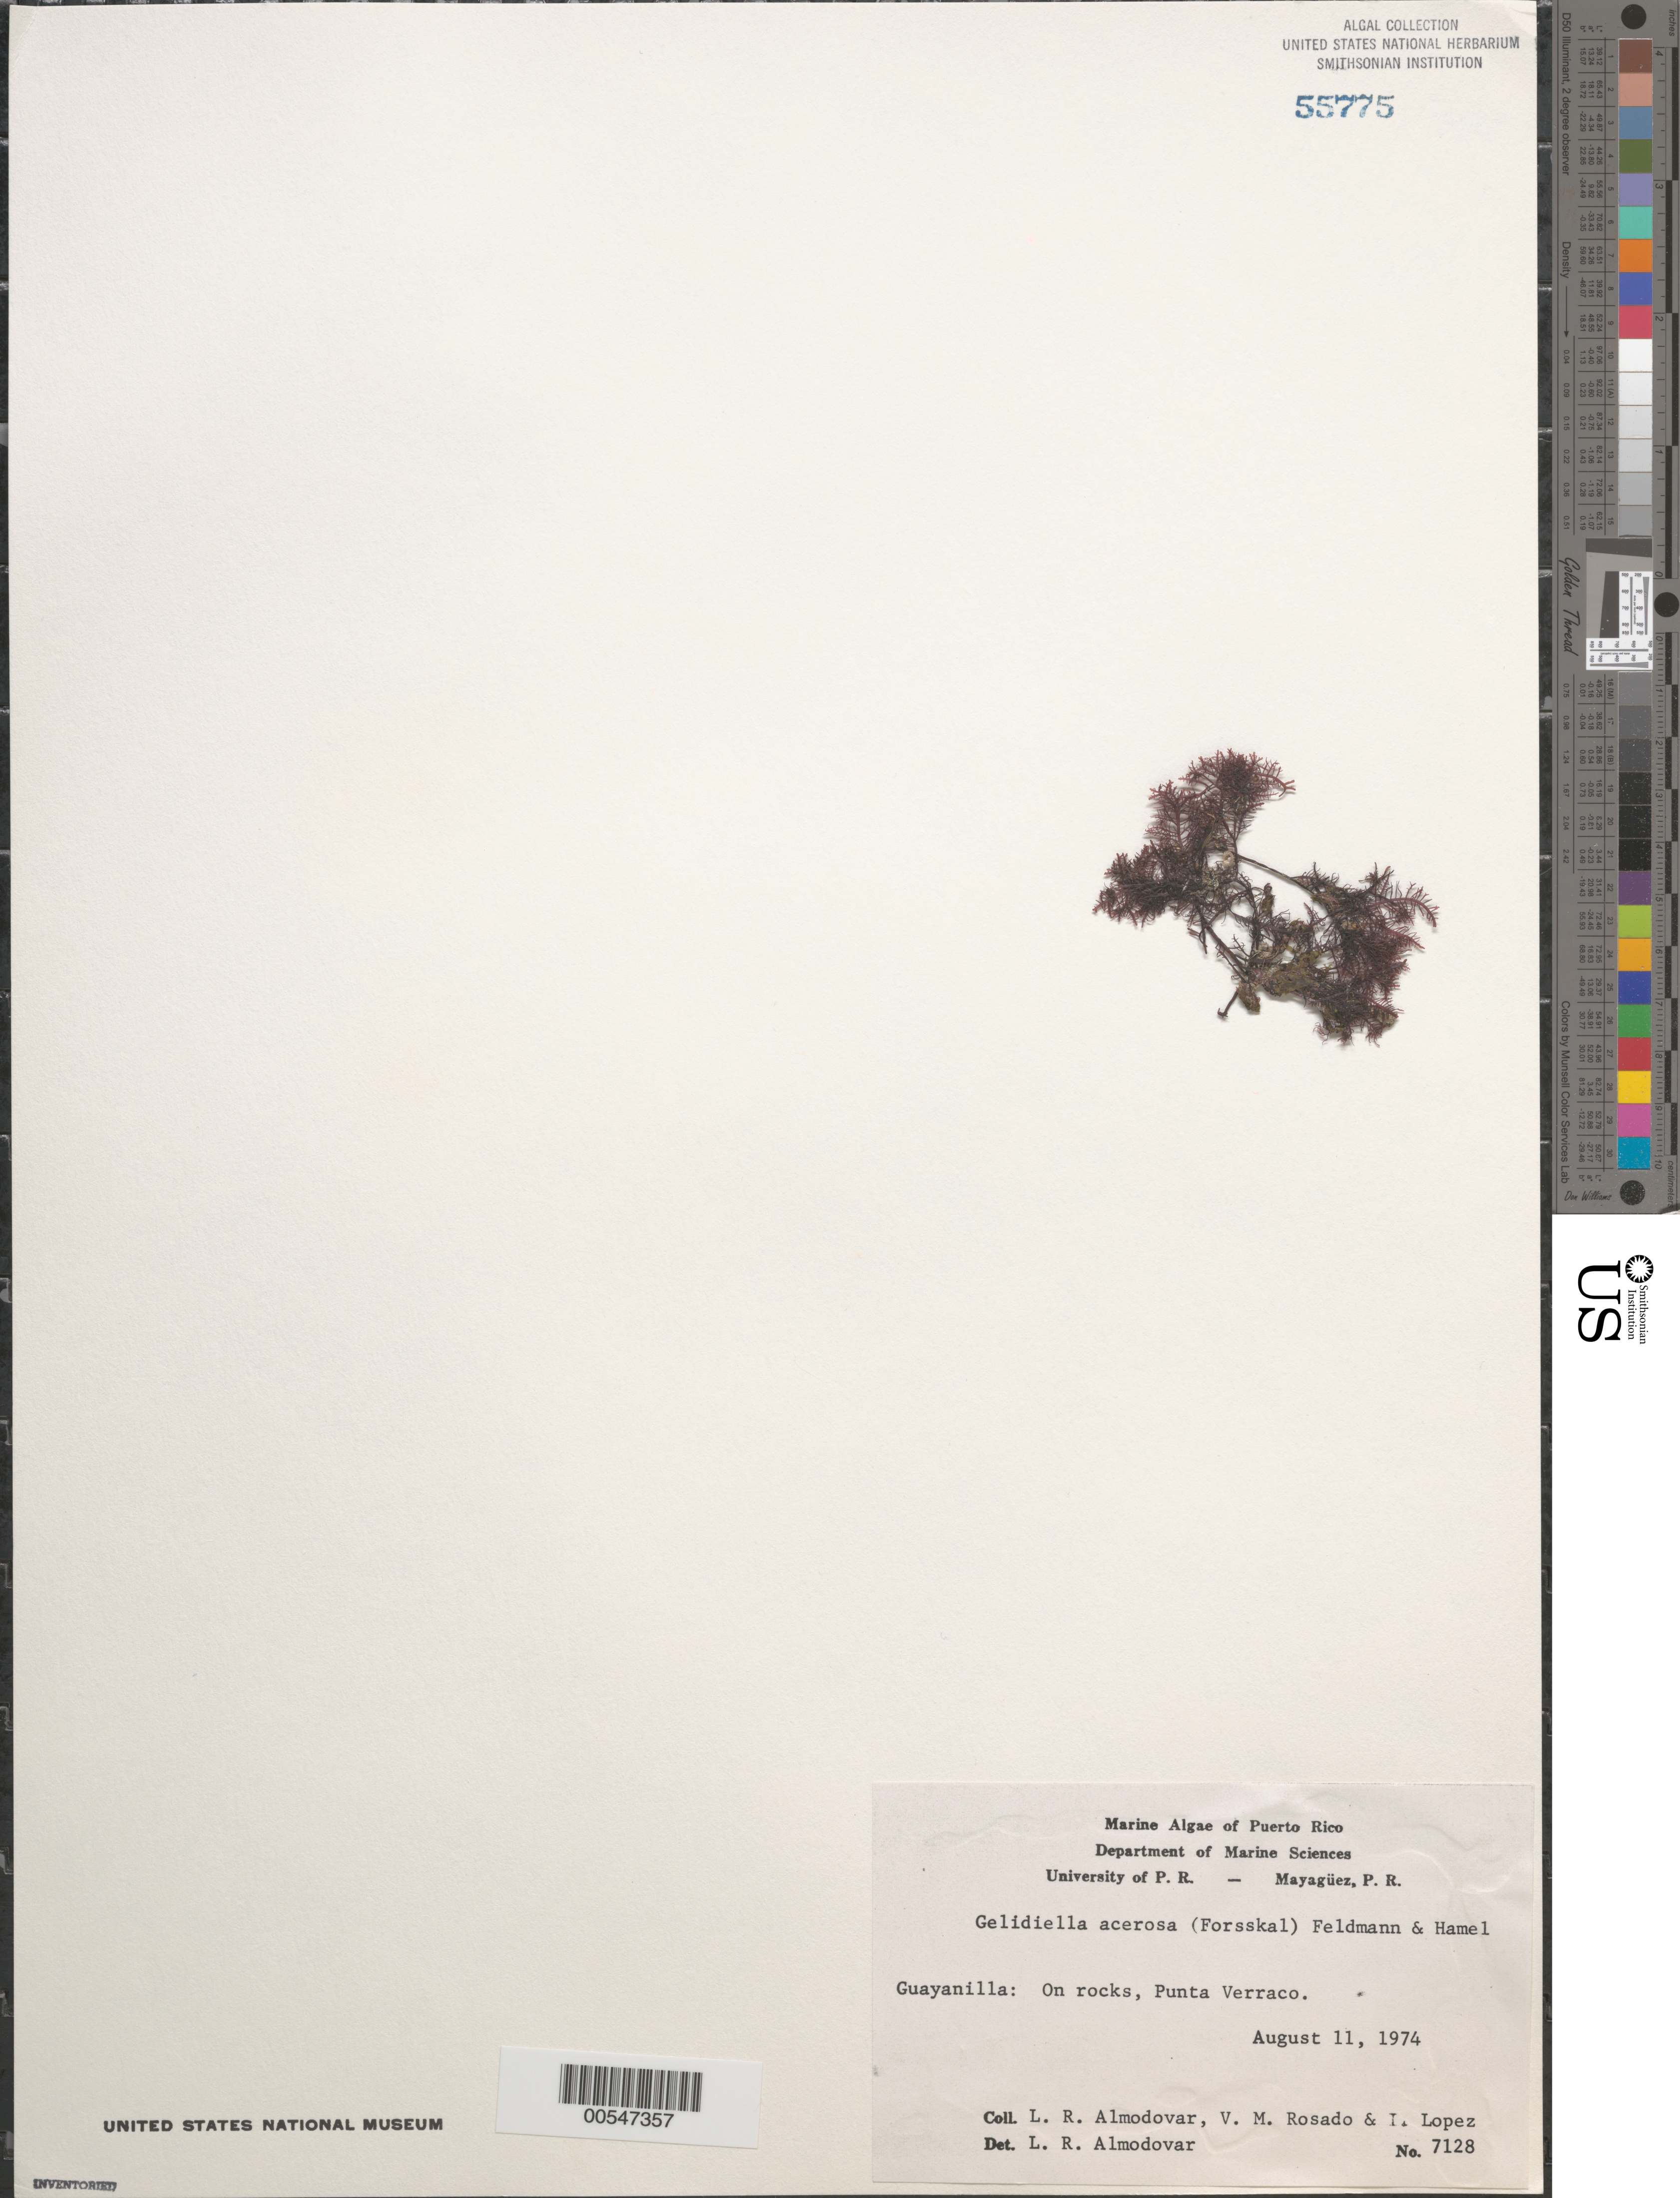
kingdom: Plantae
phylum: Rhodophyta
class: Florideophyceae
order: Gelidiales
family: Gelidiellaceae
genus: Gelidiella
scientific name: Gelidiella acerosa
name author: (Forssk.) Feldmann & G. Hamel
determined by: Almodovar, L. R.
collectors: L. Almodovar, V. Rosado & I. Lopéz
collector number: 7128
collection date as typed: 11 Aug 1974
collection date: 1974-08-11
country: Puerto Rico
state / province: Guayanilla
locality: Punta verraco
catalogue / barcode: US 55775